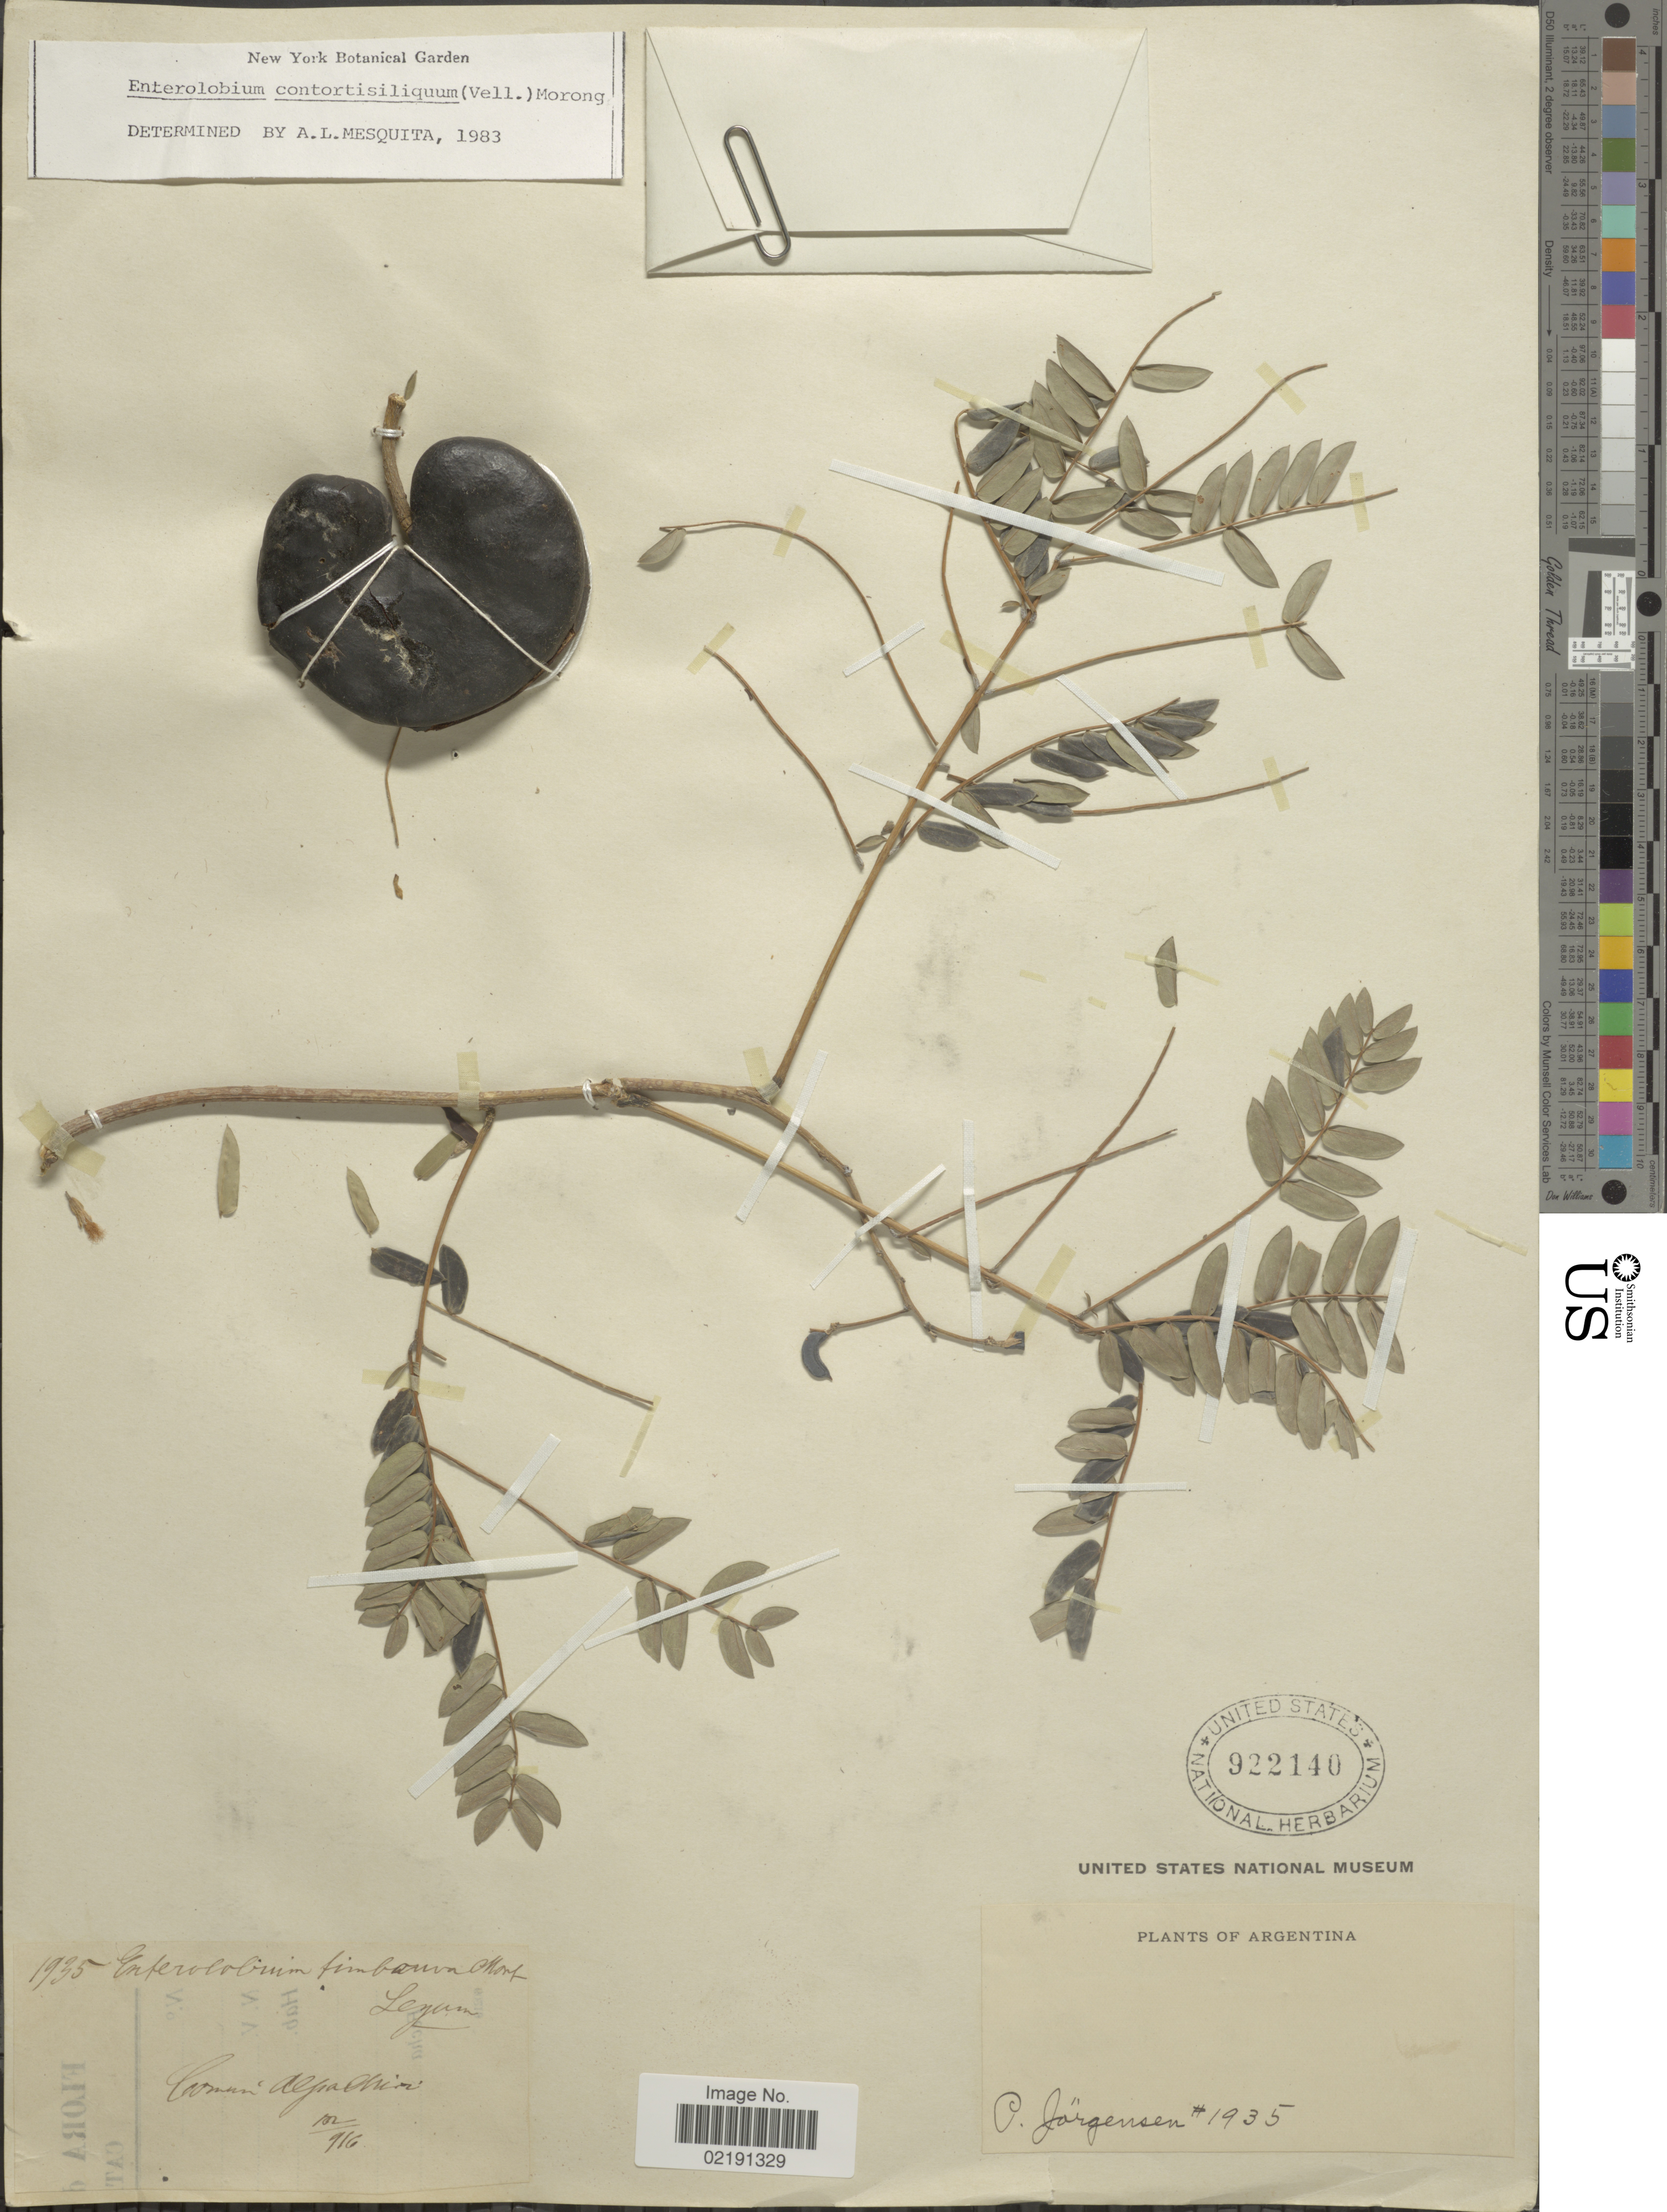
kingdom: Plantae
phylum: Tracheophyta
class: Magnoliopsida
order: Fabales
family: Fabaceae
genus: Enterolobium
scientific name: Enterolobium contortisiliquum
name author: (Vell.) Morong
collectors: P. Jörgensen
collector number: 1935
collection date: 1916-12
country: Argentina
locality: Alphachiri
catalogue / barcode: US 922140